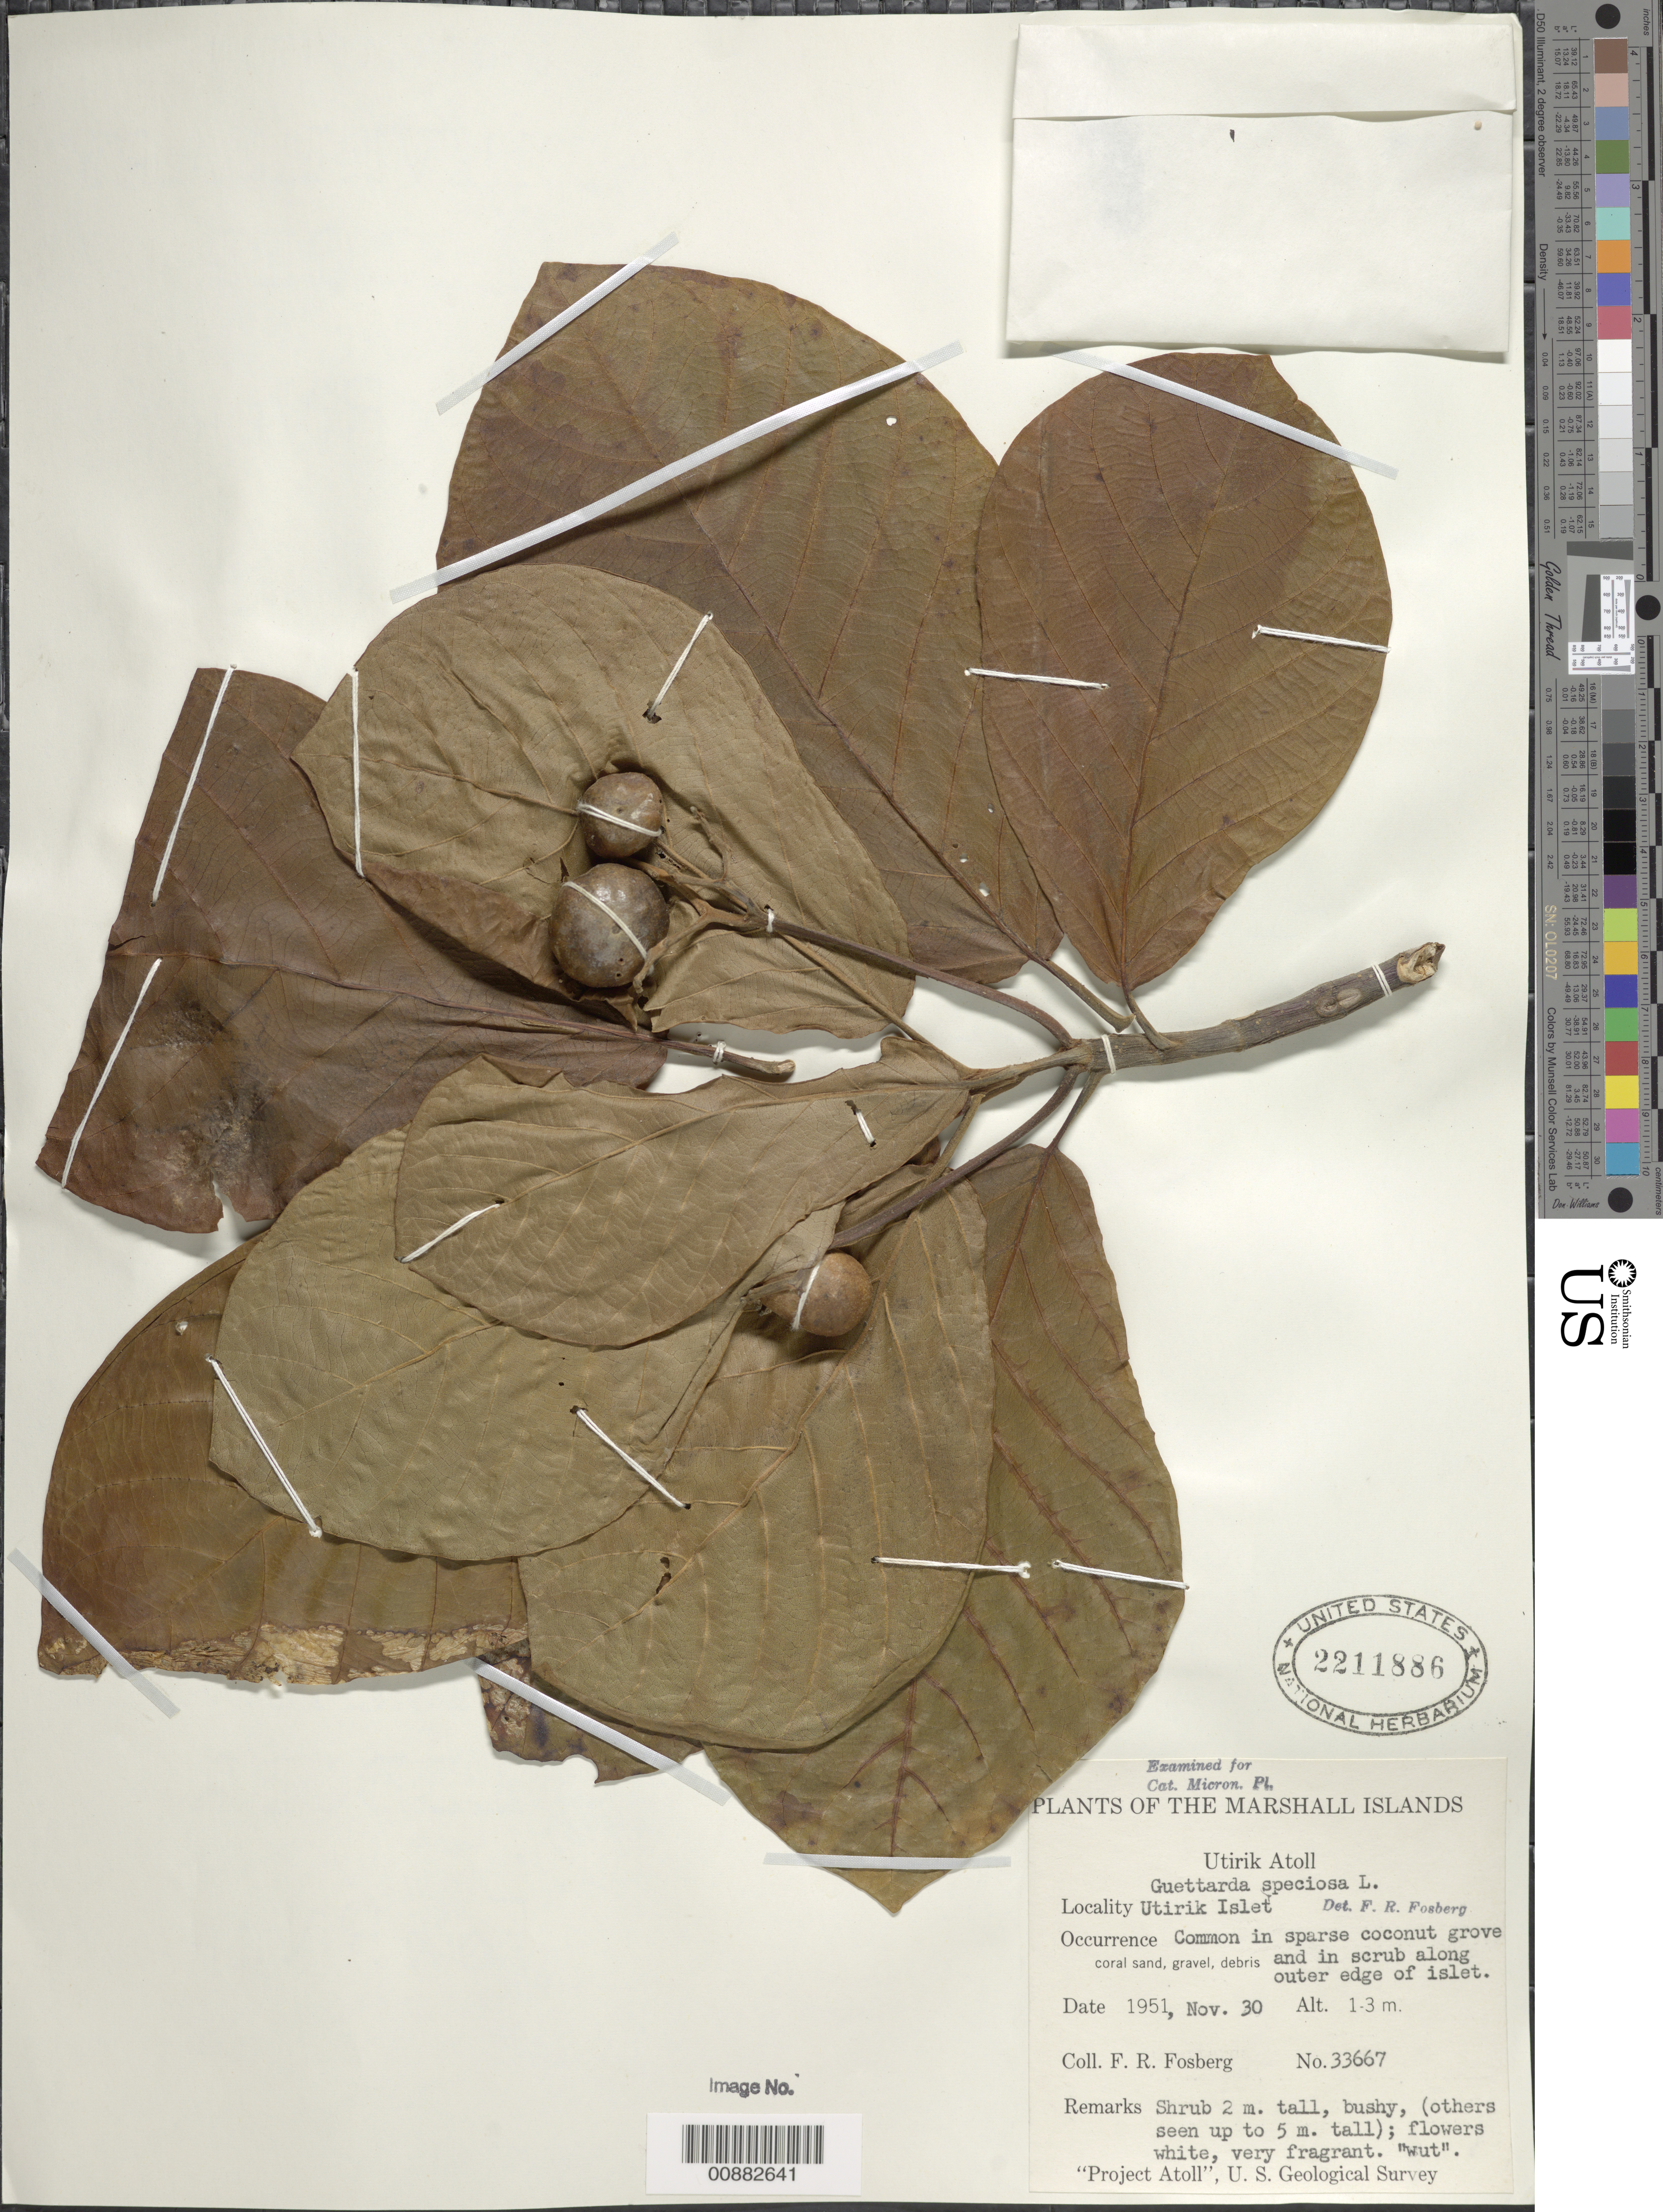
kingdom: Plantae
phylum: Tracheophyta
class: Magnoliopsida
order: Gentianales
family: Rubiaceae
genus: Guettarda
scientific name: Guettarda speciosa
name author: L.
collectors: F. R. Fosberg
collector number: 33667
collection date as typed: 30 Nov 1951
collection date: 1951-11-30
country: Marshall Islands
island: Utrik [Utirik] Atoll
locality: Utirik Islet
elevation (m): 1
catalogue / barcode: US 2211886